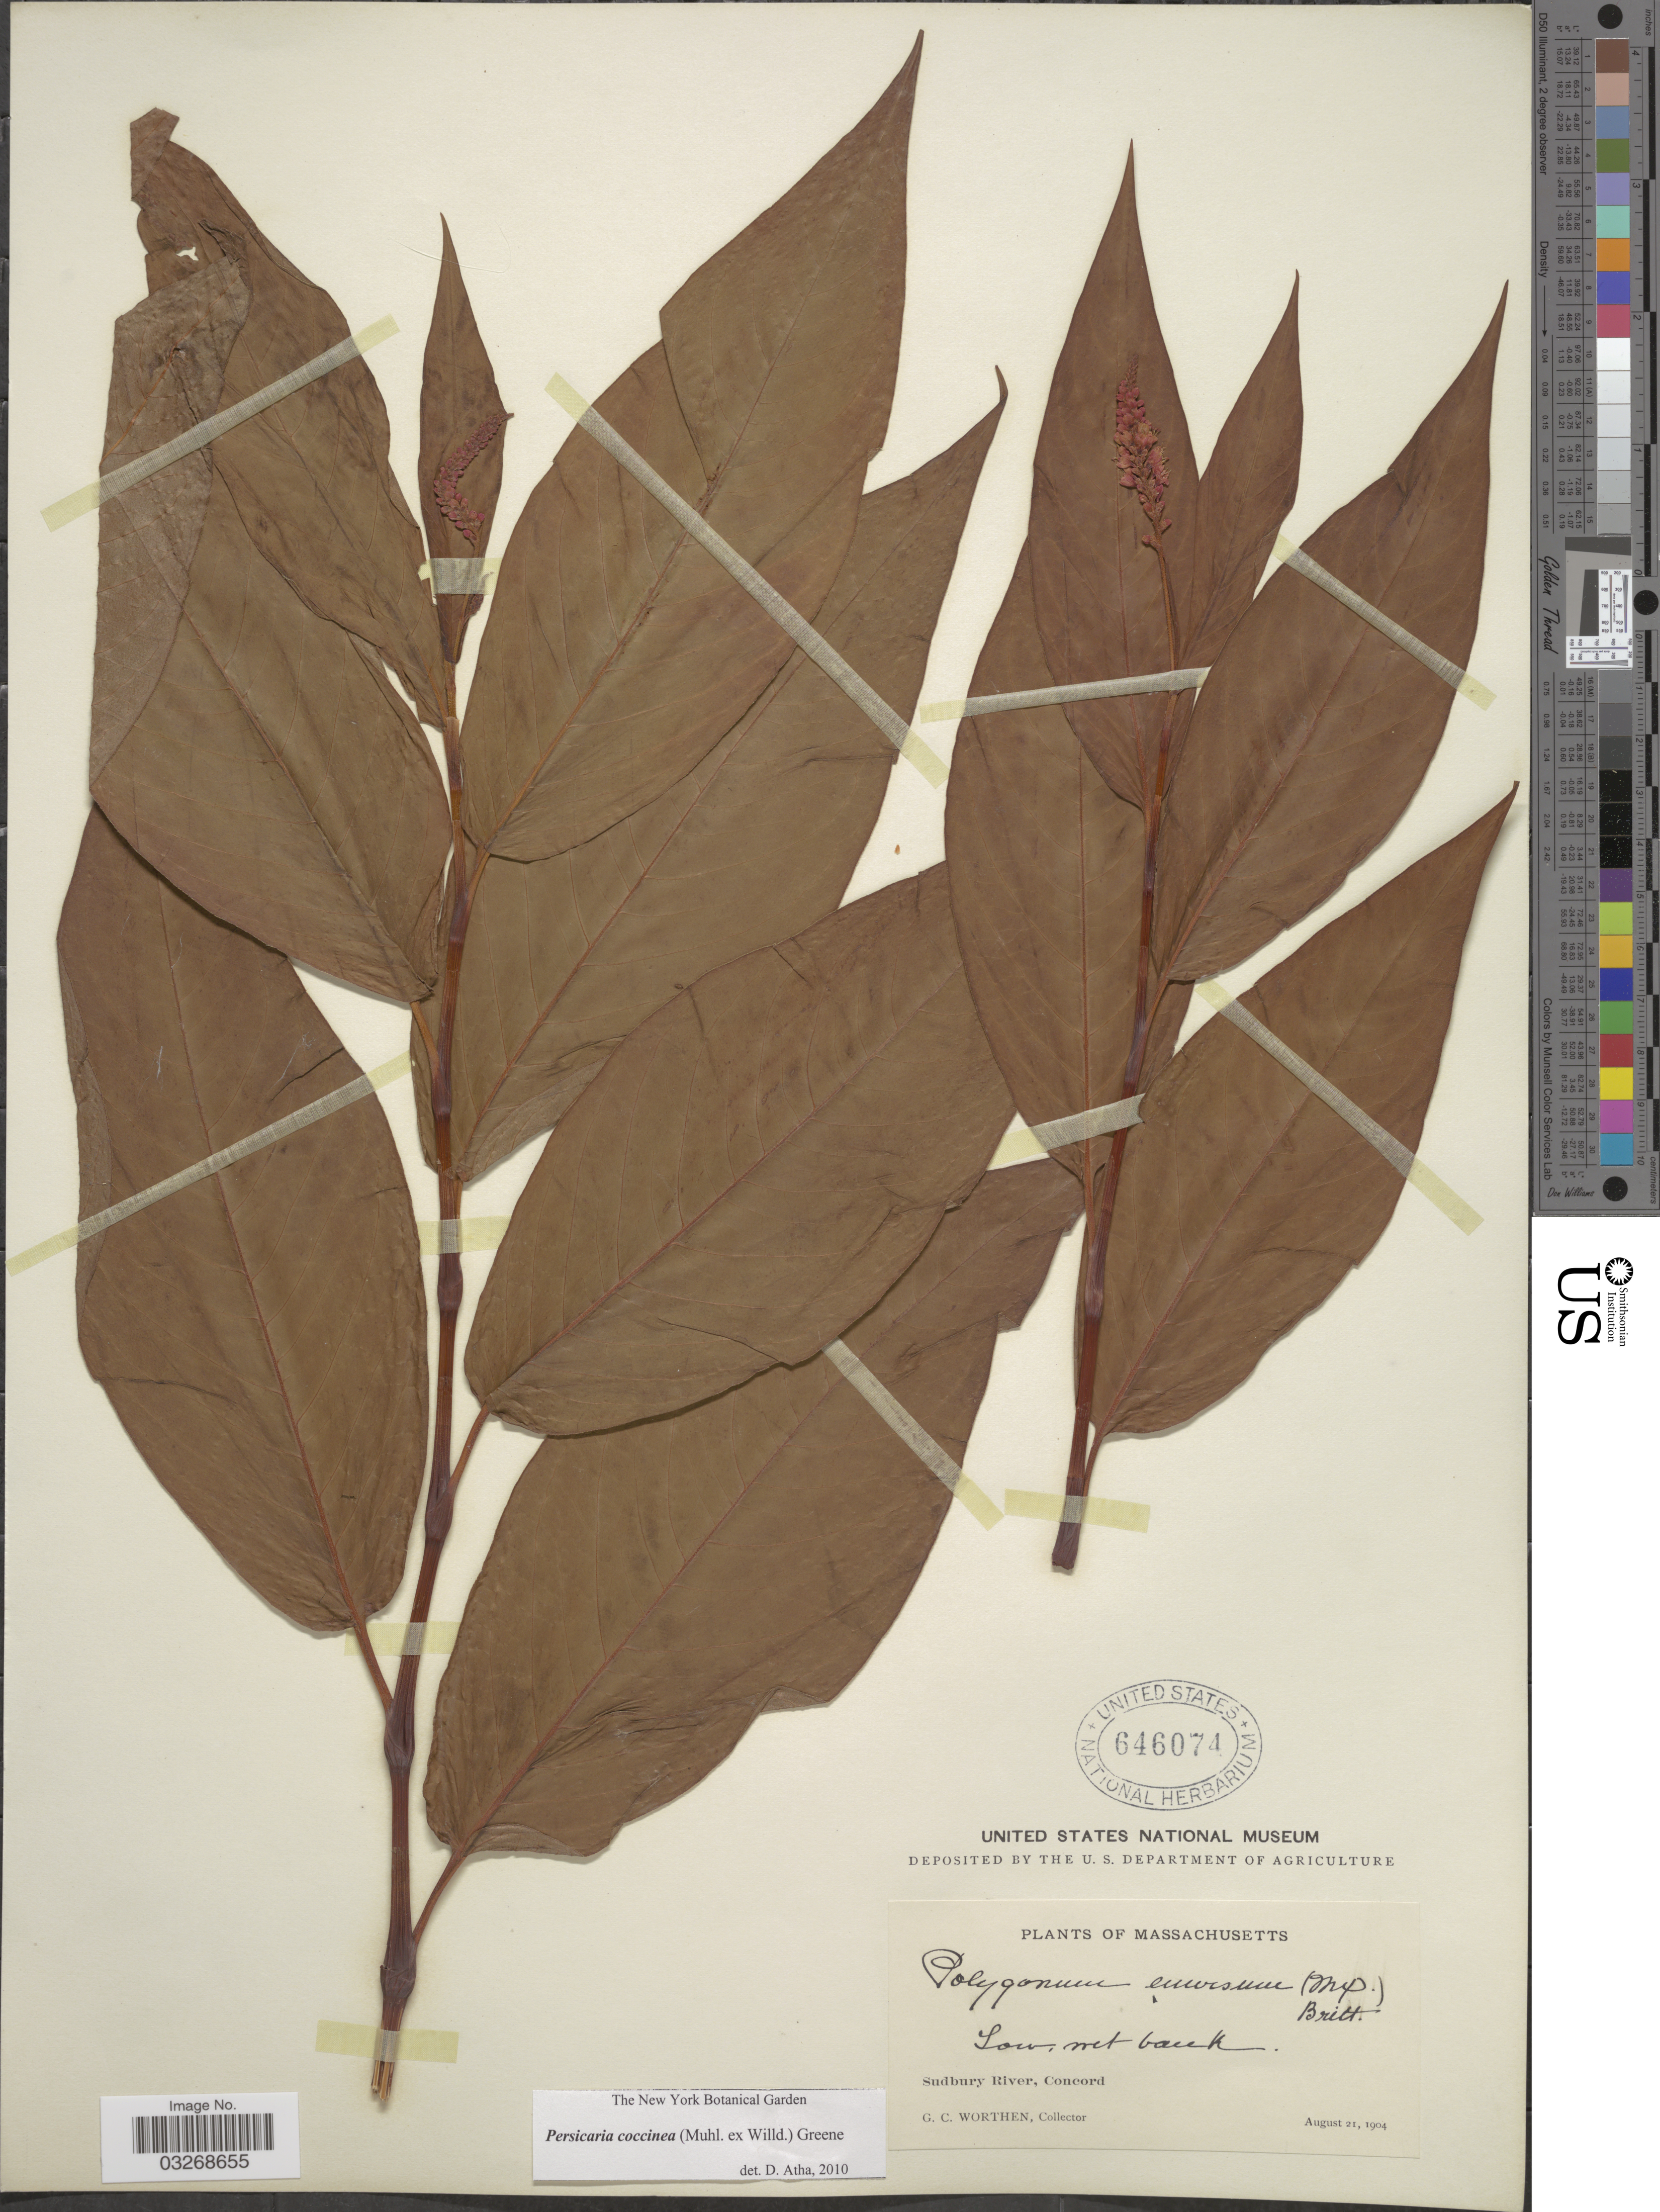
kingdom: Plantae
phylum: Tracheophyta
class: Magnoliopsida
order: Caryophyllales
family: Polygonaceae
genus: Persicaria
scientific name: Persicaria coccinea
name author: (Muhl. ex Willd.) Greene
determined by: Atha, D. E.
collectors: G. Worthen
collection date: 1904-08-21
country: United States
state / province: Massachusetts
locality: Sudbury River, Concord.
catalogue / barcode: US 646074